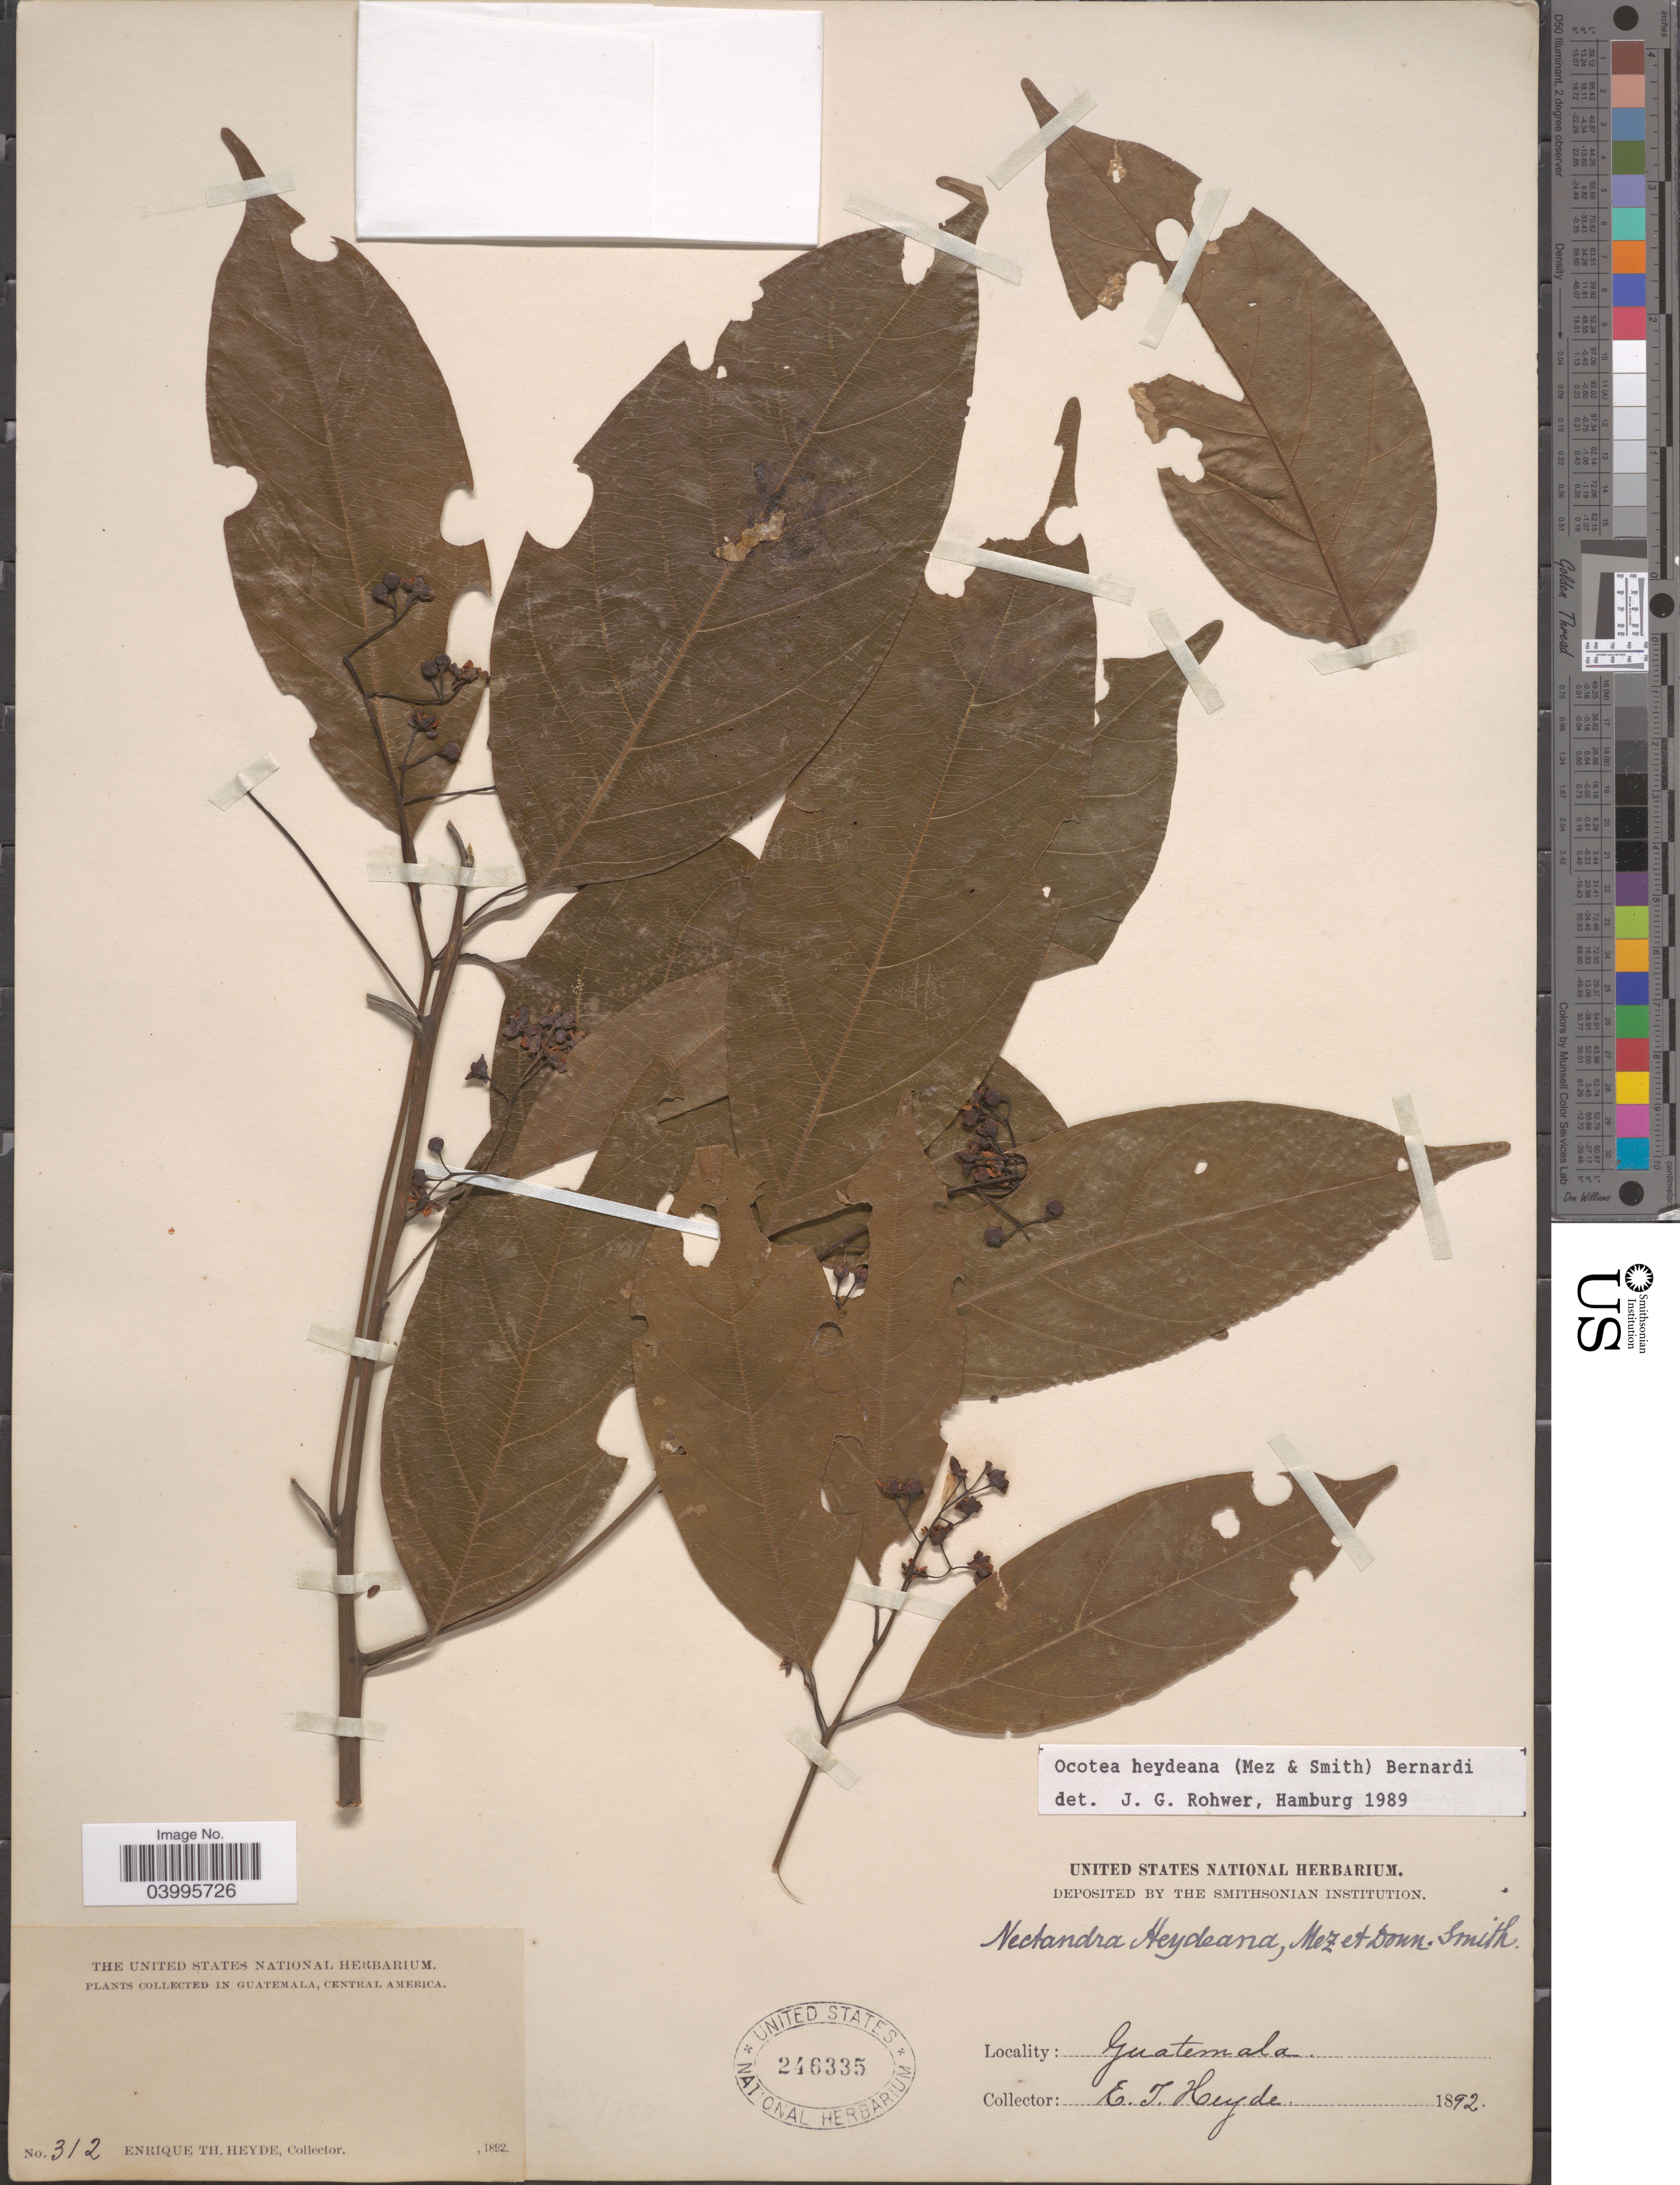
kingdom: Plantae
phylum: Tracheophyta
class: Magnoliopsida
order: Laurales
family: Lauraceae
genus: Ocotea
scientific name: Ocotea heydeana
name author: (Mez & Donn. Sm.) Bernardi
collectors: E. T. Heyde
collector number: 312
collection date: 1892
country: Guatemala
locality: Guatemala, Central America.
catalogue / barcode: US 246335